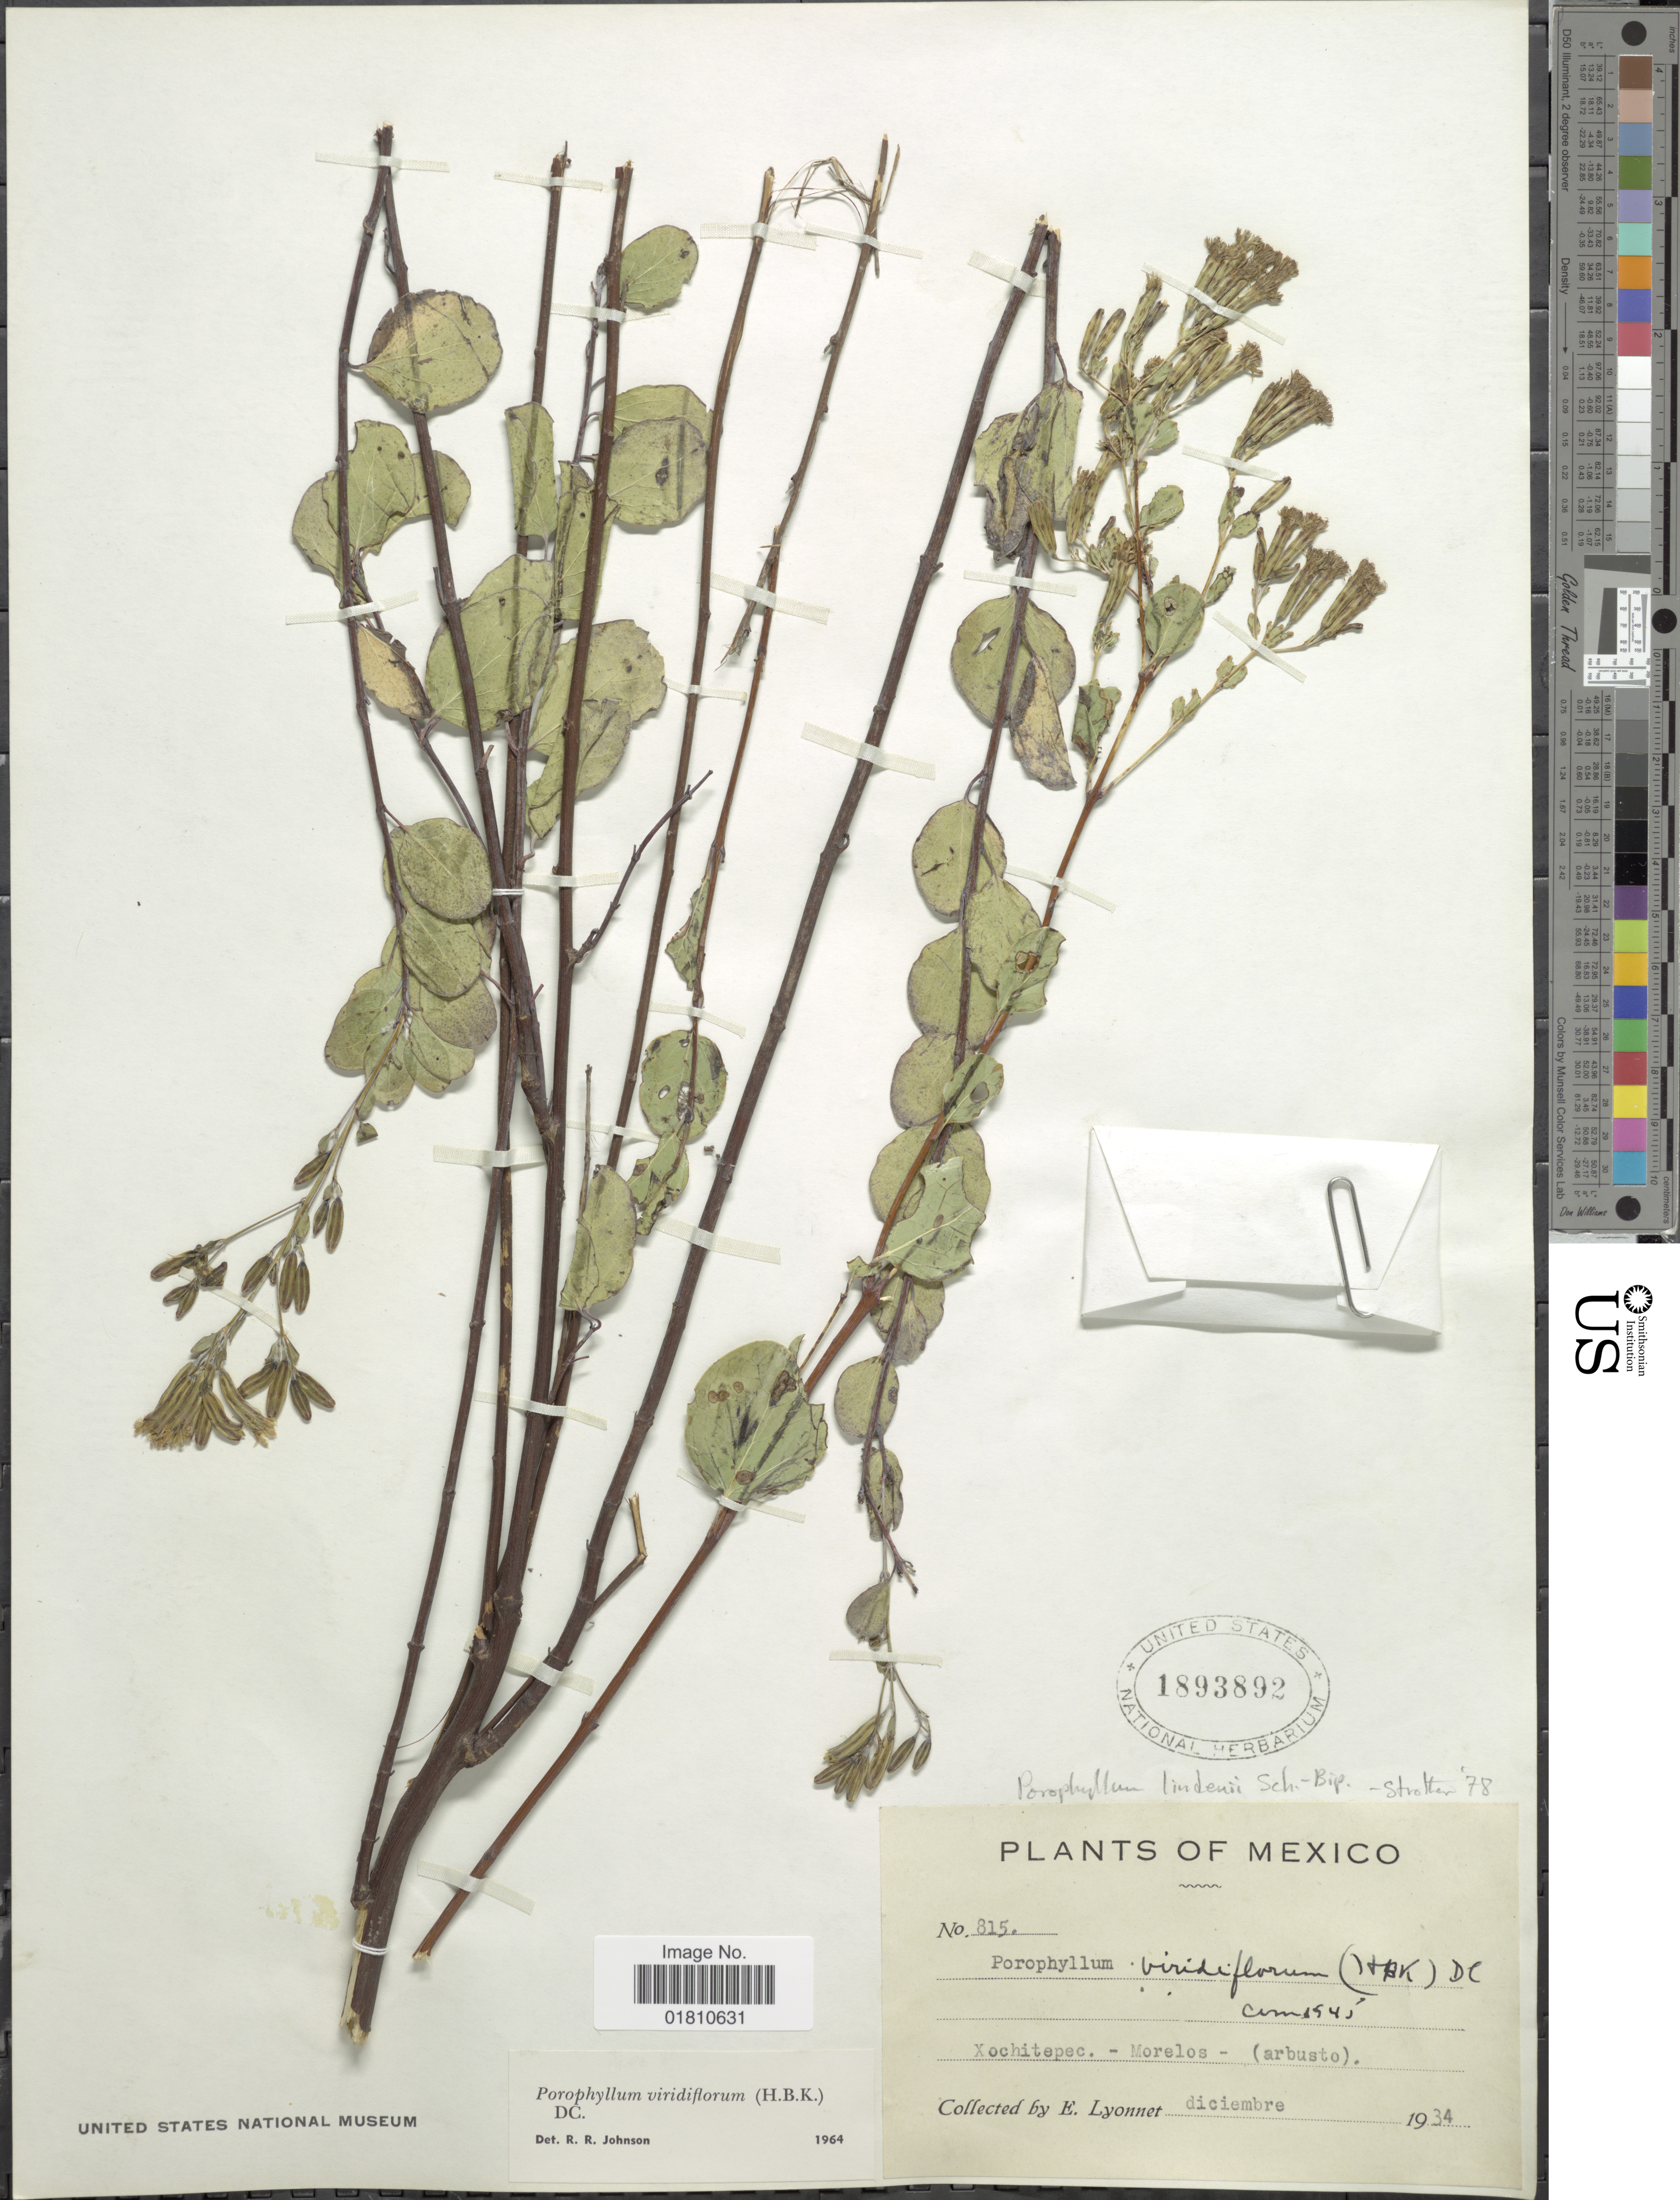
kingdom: Plantae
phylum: Tracheophyta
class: Magnoliopsida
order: Asterales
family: Asteraceae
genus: Porophyllum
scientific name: Porophyllum lindenii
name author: Sch. Bip. ex Seem.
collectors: E. Lyonnet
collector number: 815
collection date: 1934-12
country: Mexico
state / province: Morelos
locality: Xochitepec.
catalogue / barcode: US 1893892